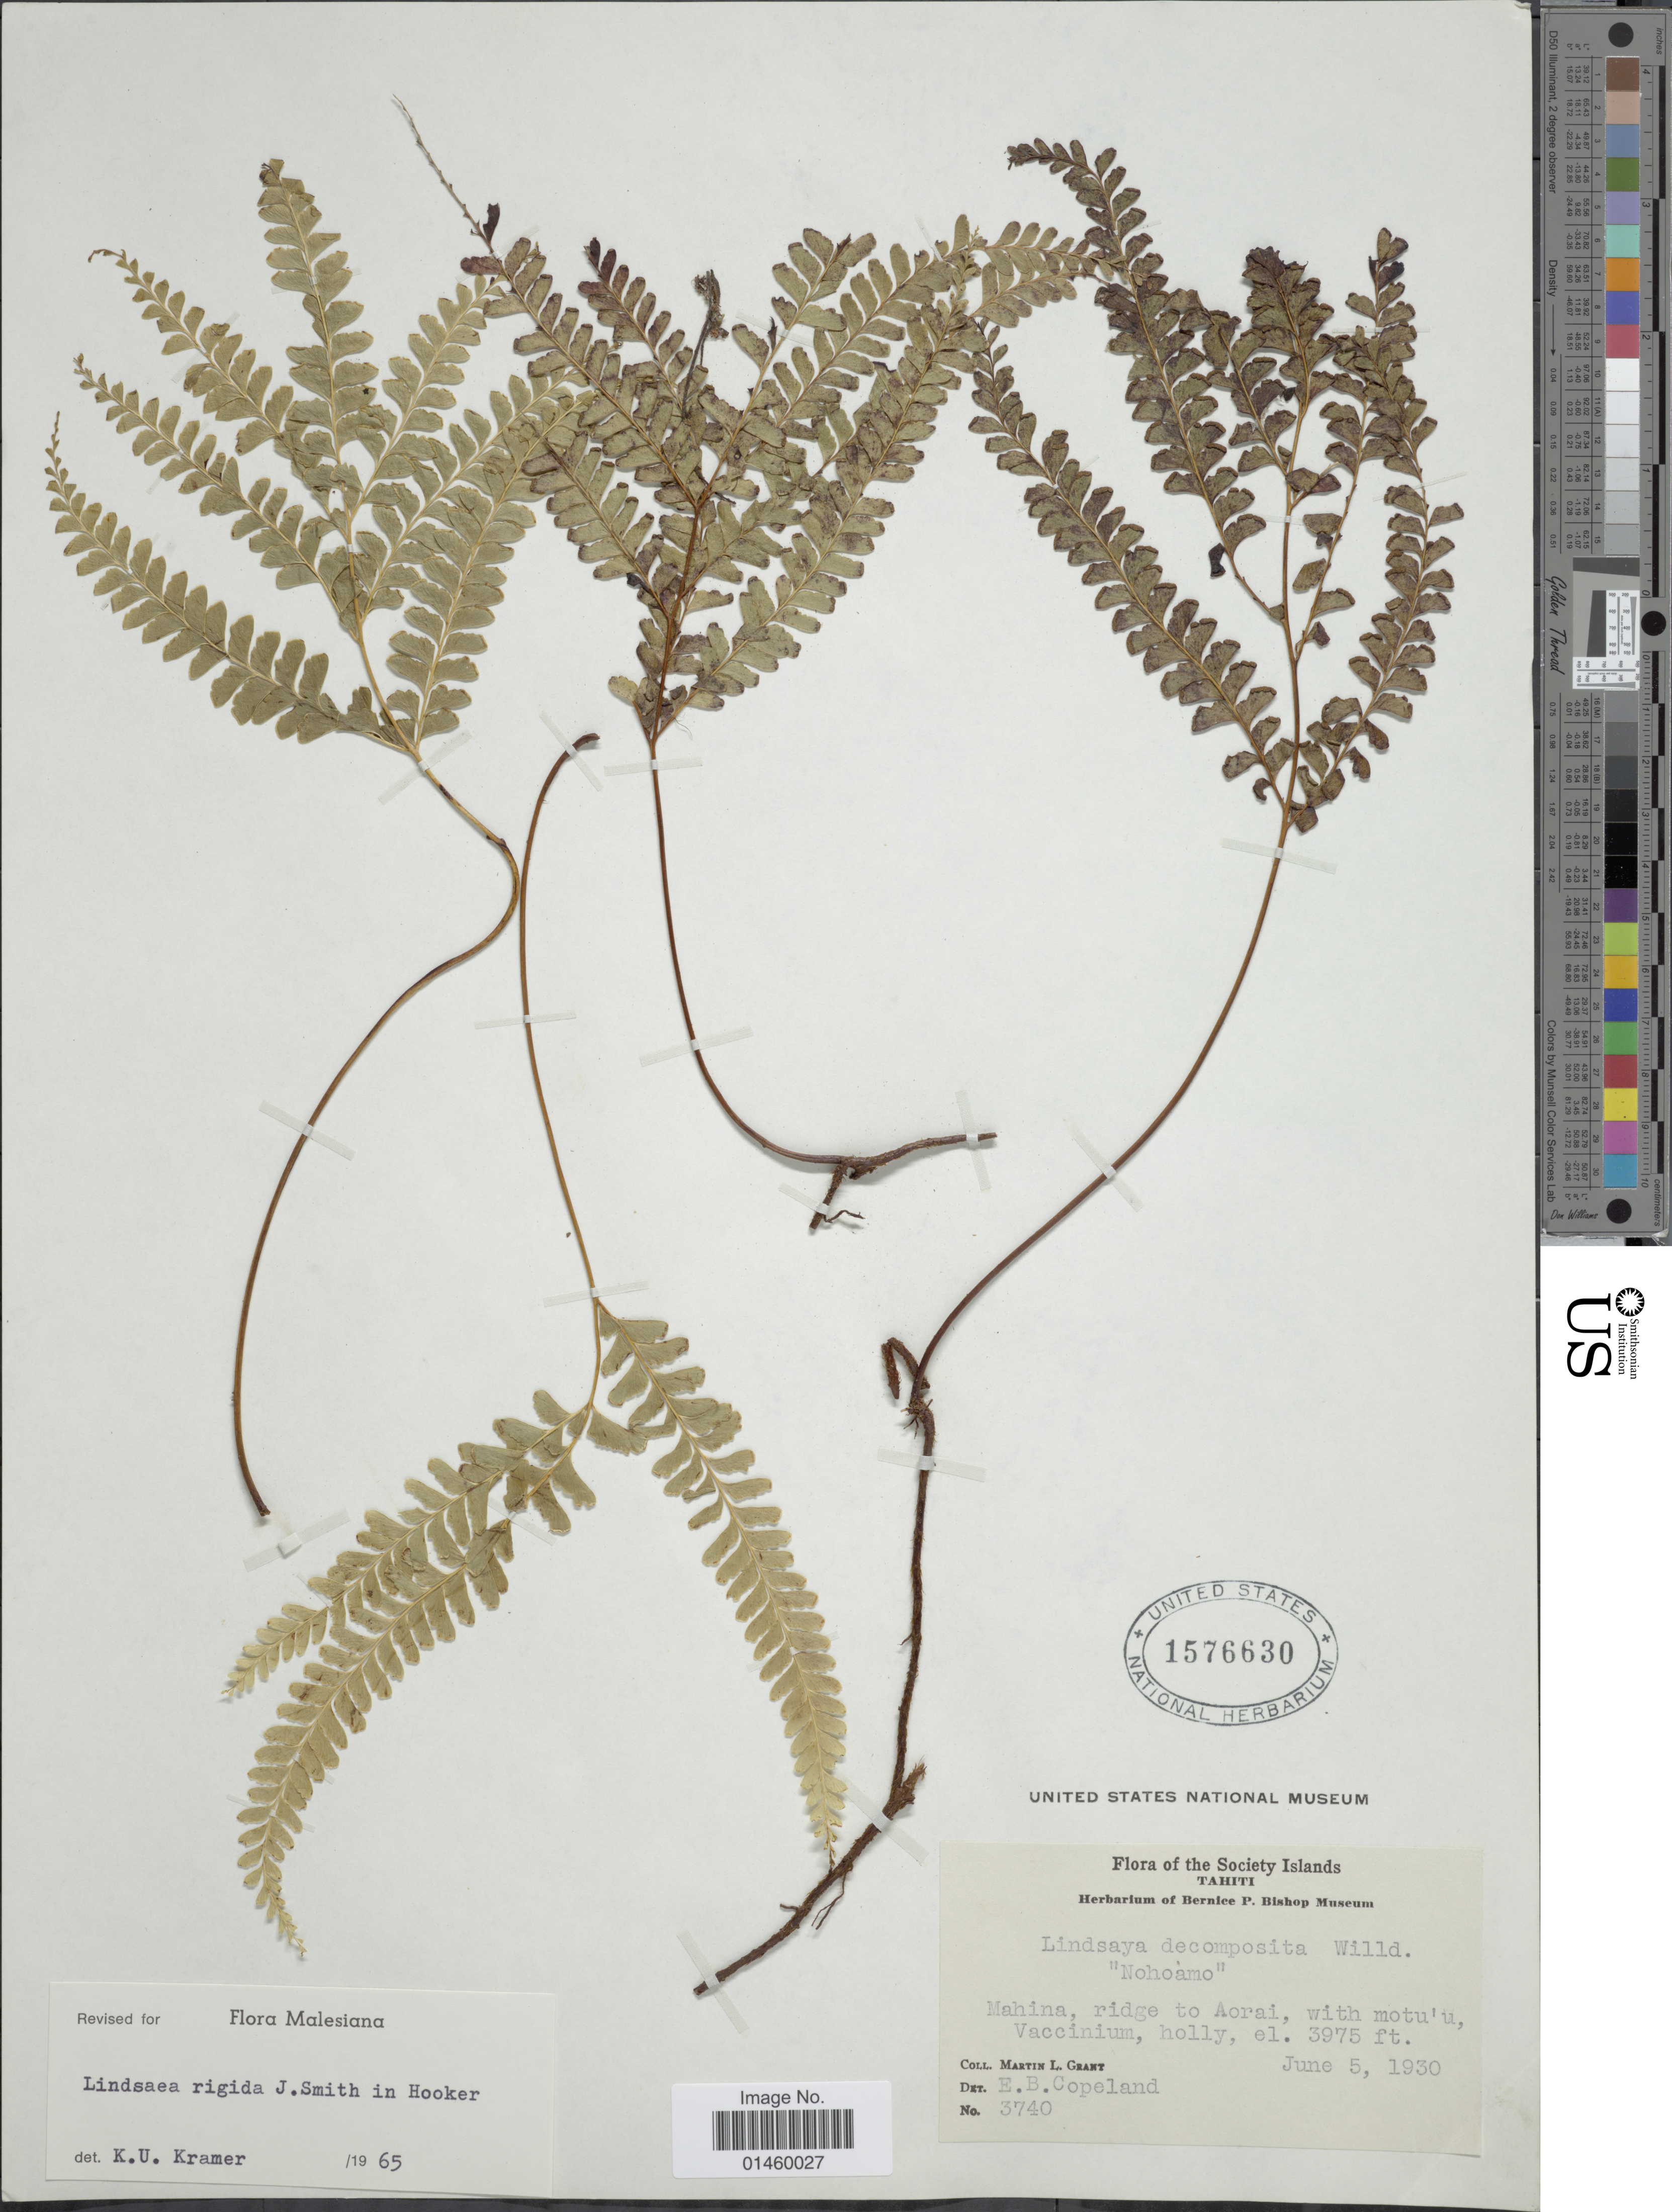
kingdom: Plantae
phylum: Tracheophyta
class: Polypodiopsida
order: Polypodiales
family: Lindsaeaceae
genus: Lindsaea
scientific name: Lindsaea rigida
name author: J. Sm.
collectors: M. L. Grant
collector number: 3740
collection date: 1930-06-05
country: French Polynesia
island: Tahiti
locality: The Society Islands. Tahiti. Mahina, ridge to Aorai.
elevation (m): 1212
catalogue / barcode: US 1576630